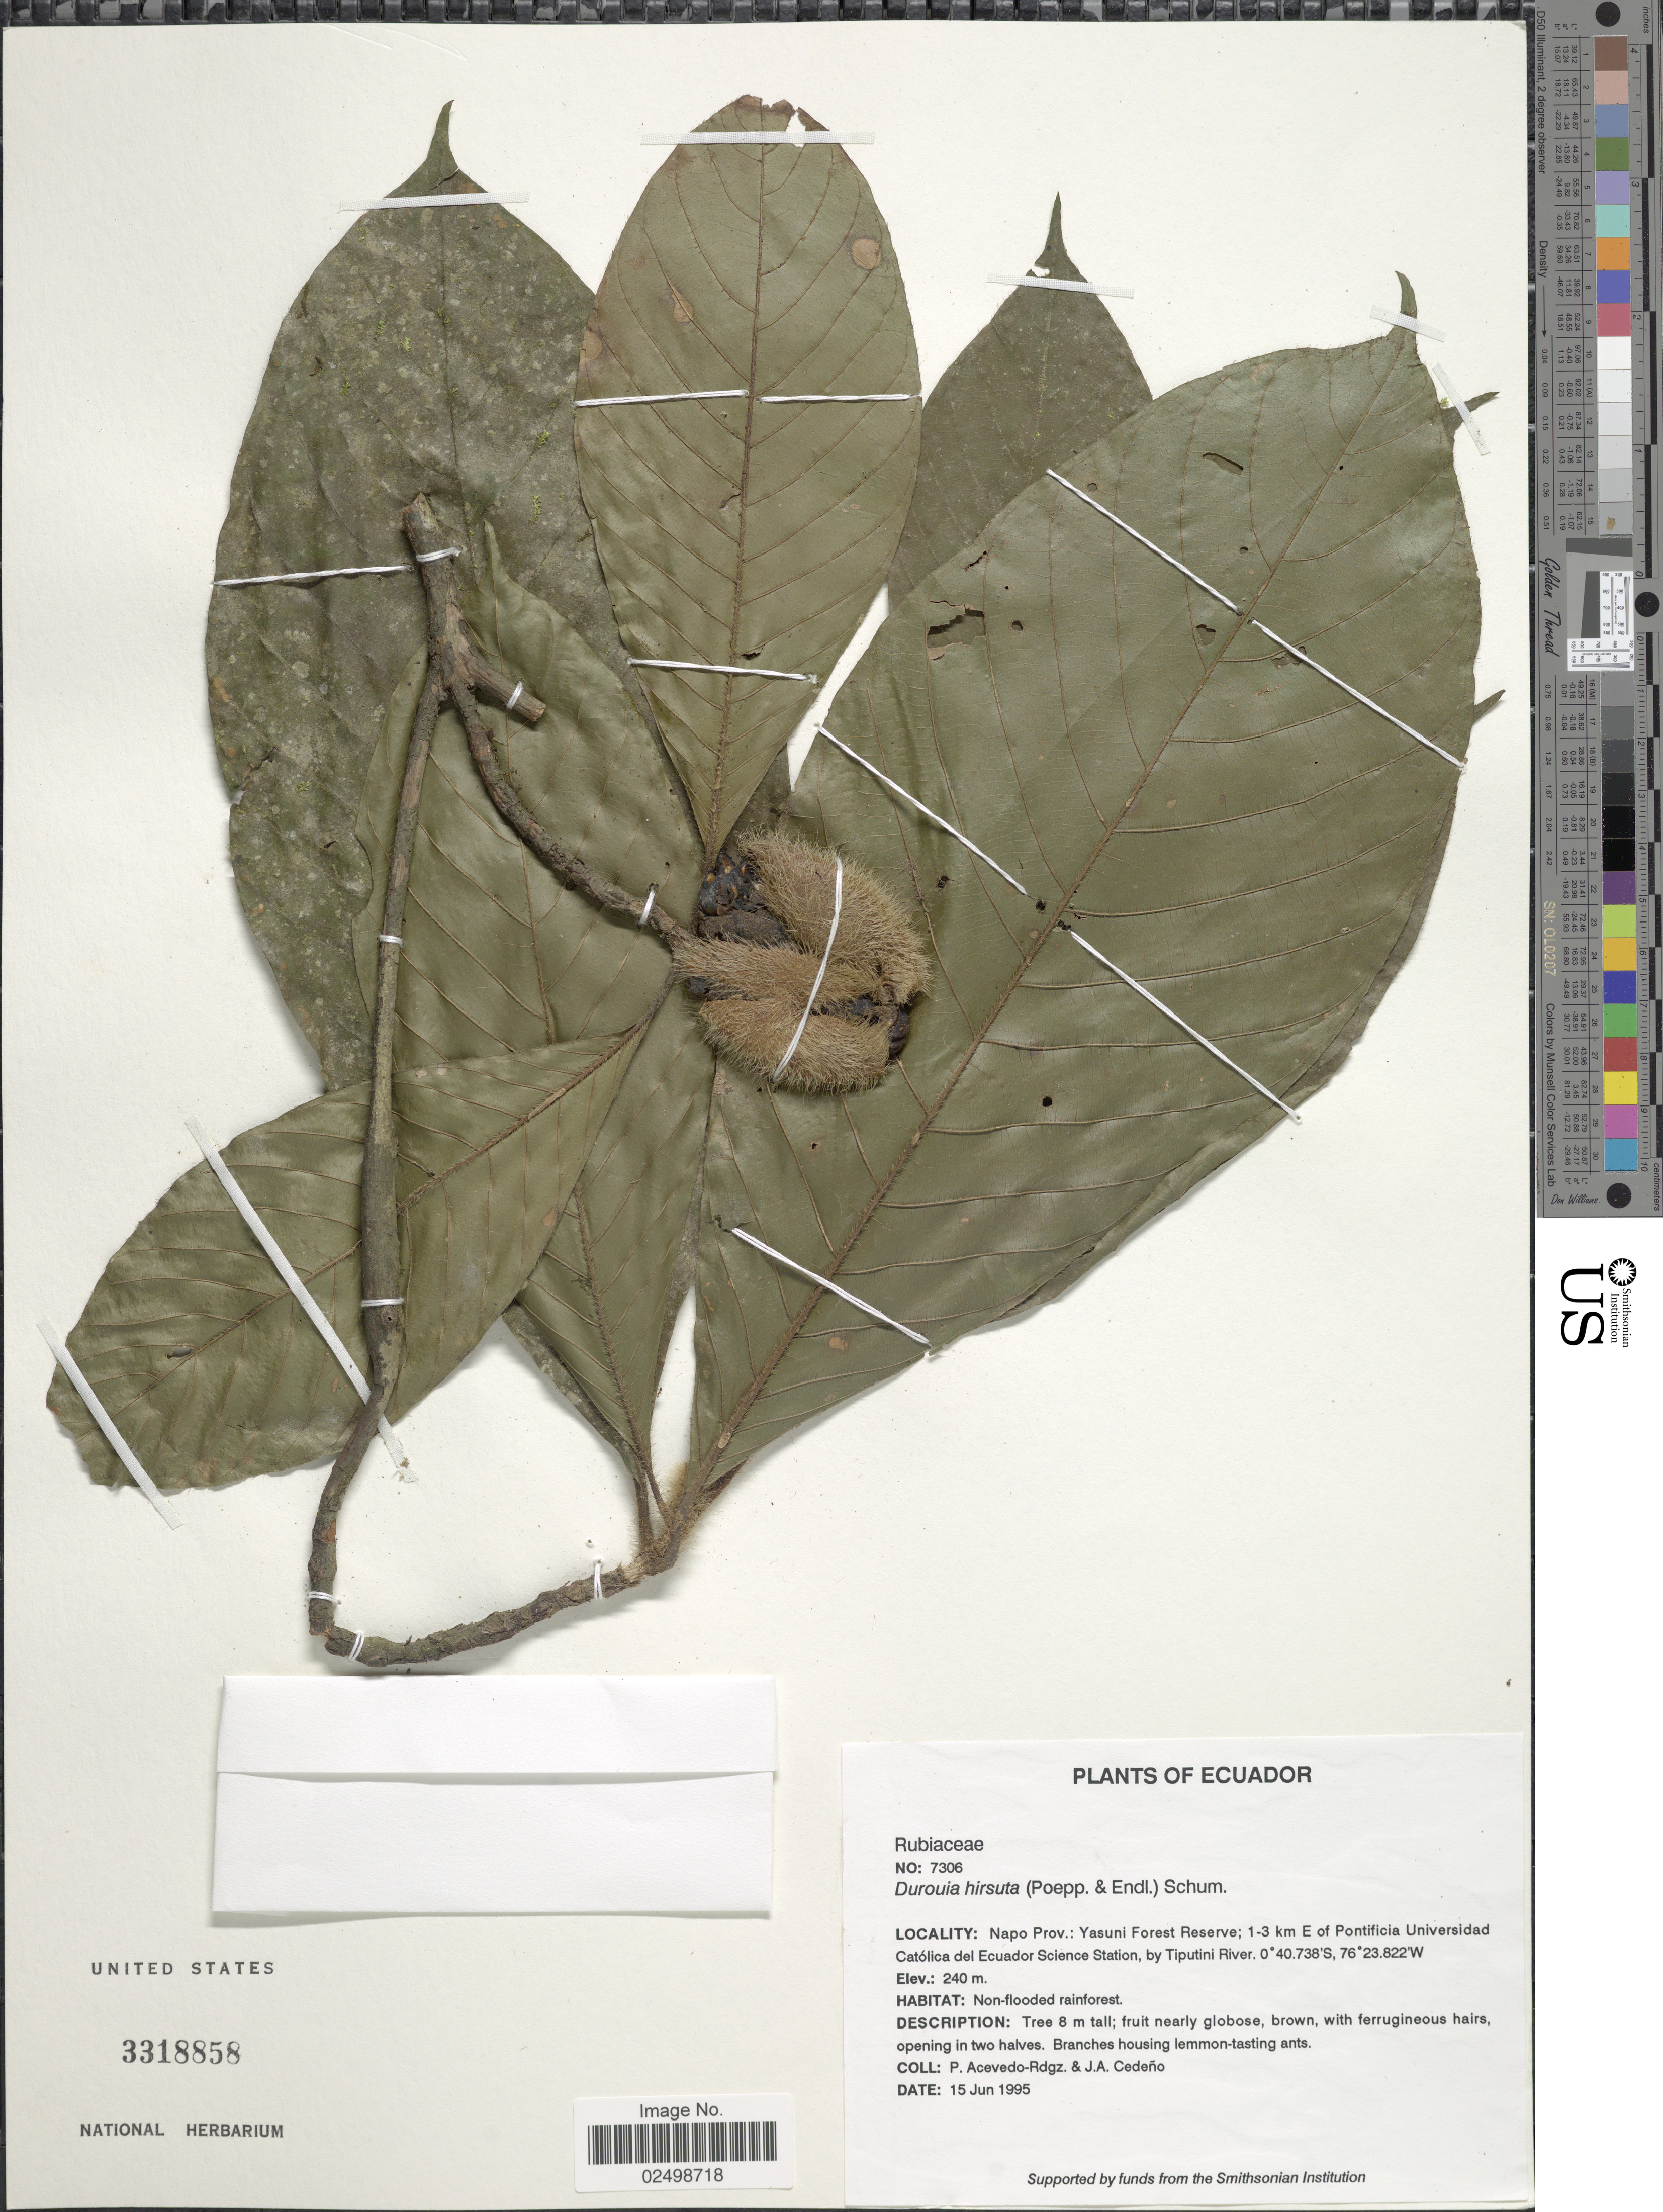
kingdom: Plantae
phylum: Tracheophyta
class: Magnoliopsida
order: Gentianales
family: Rubiaceae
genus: Duroia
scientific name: Duroia hirsuta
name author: (Poepp.) K. Schum.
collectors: P. Acevedo-Rodr. & J. A. Cedeno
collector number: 7306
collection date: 1995-06-15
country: Ecuador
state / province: Napo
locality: Prov. Yasuni Forest Reserve; 1-3 km E of Pontificia Universidad Catolica del Ecuador Science Station, by Tiputini River.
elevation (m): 240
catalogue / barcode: US 3318858